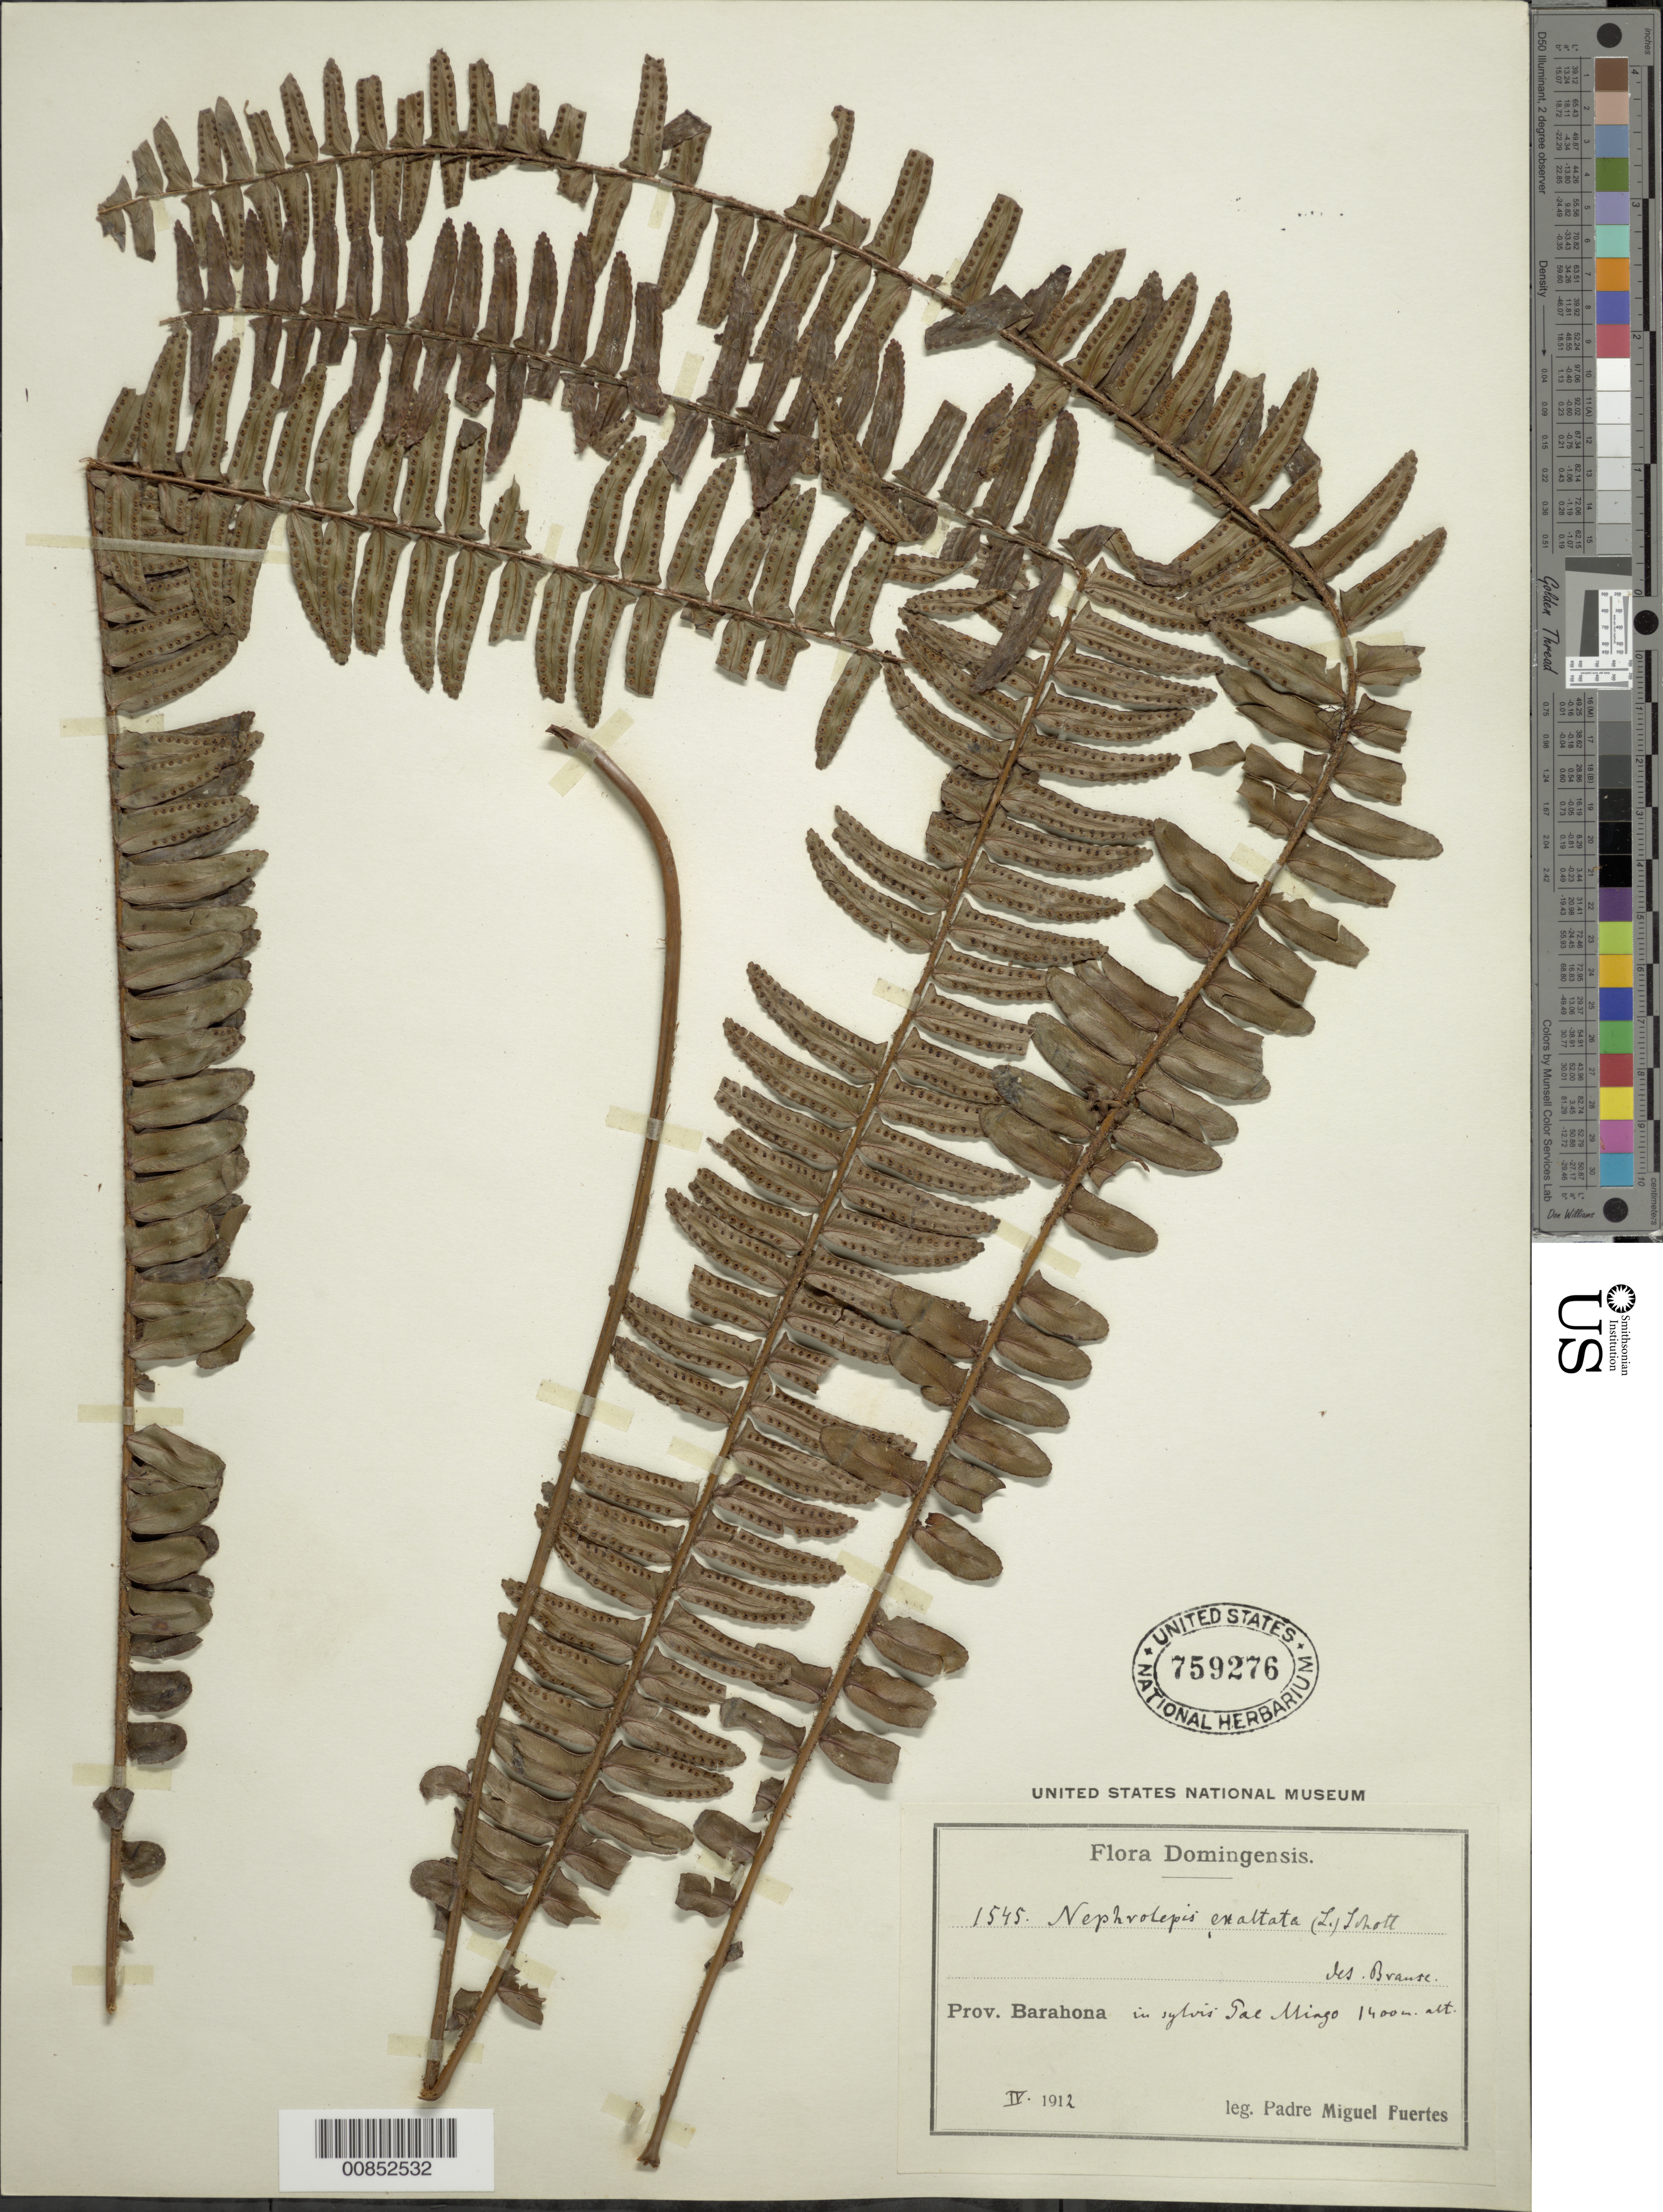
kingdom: Plantae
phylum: Tracheophyta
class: Polypodiopsida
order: Polypodiales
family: Nephrolepidaceae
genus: Nephrolepis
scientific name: Nephrolepis rivularis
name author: (Vahl) Mett. ex Krug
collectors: M. D. Fuertes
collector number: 1545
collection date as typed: Apr 1912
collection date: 1912-04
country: Dominican Republic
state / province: Barahona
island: Hispaniola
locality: Tae Mingo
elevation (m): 1400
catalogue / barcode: US 759276